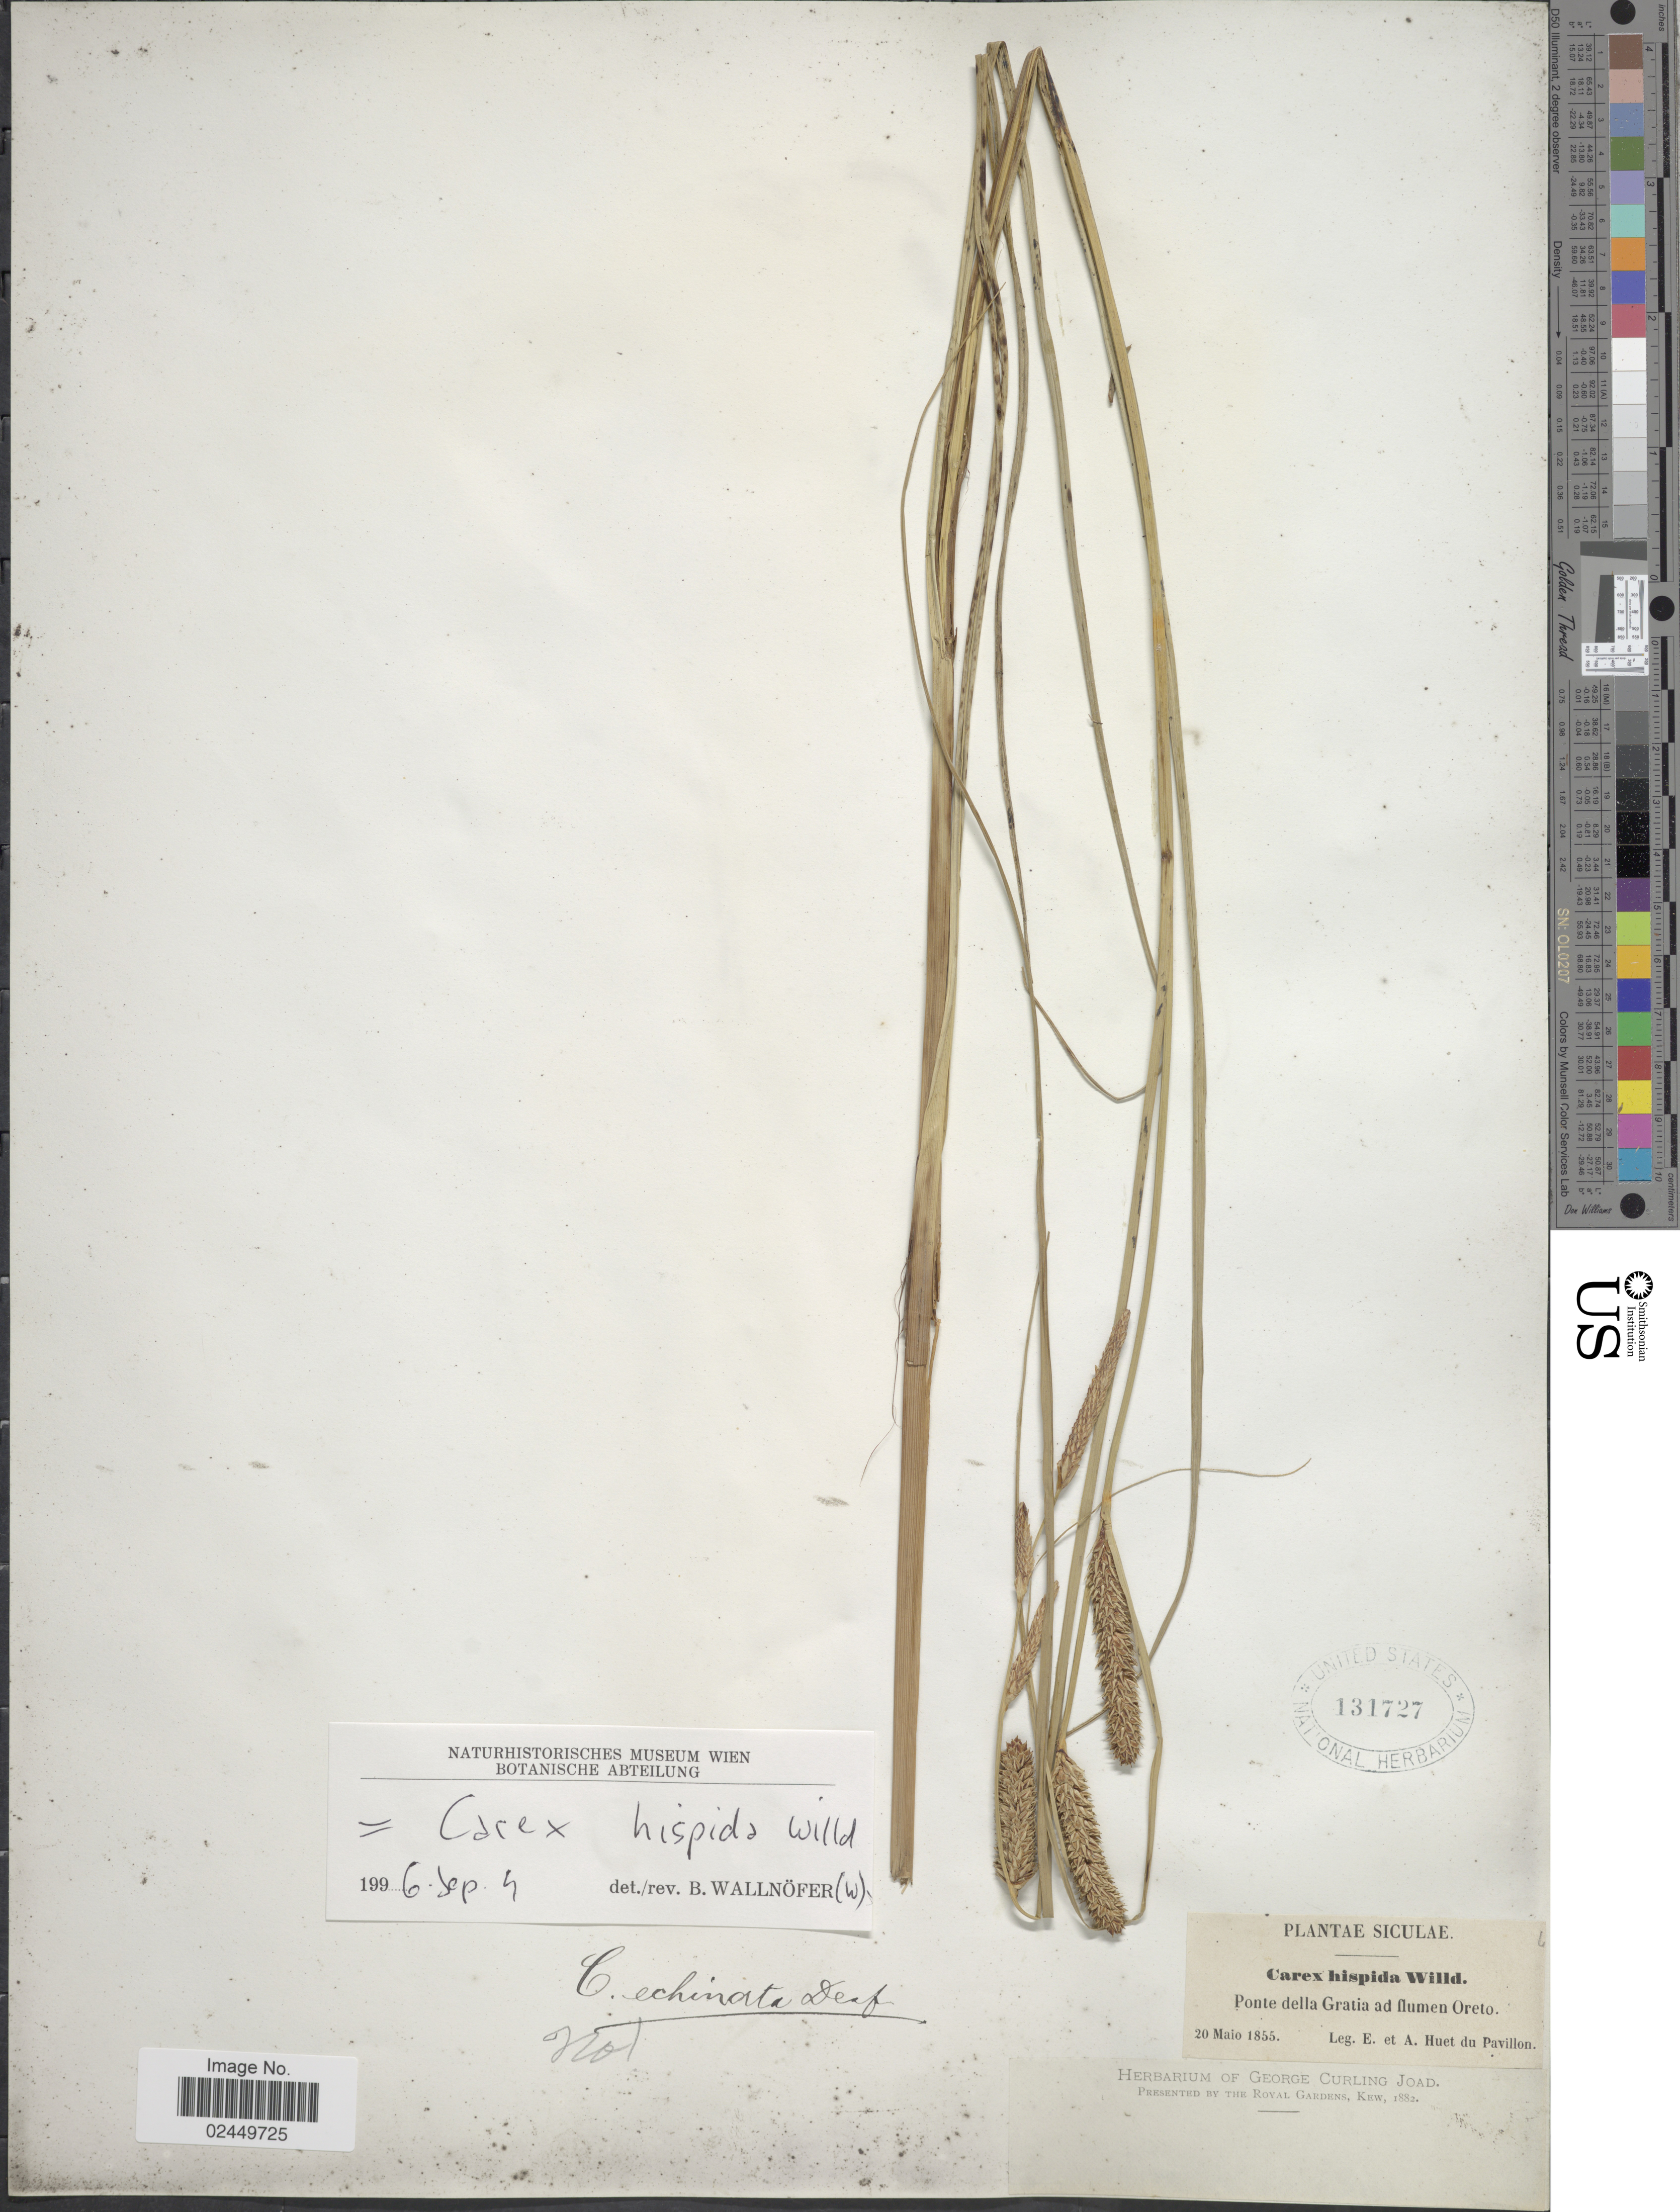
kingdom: Plantae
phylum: Tracheophyta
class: Liliopsida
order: Poales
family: Cyperaceae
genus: Carex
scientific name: Carex hispida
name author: Willd. ex Schkuhr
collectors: E. Huet du Pavillon & A. Huet du Pavillon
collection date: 1855-05-20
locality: Siculae. Ponte della Gratia ad flumen Oreto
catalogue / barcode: US 131727